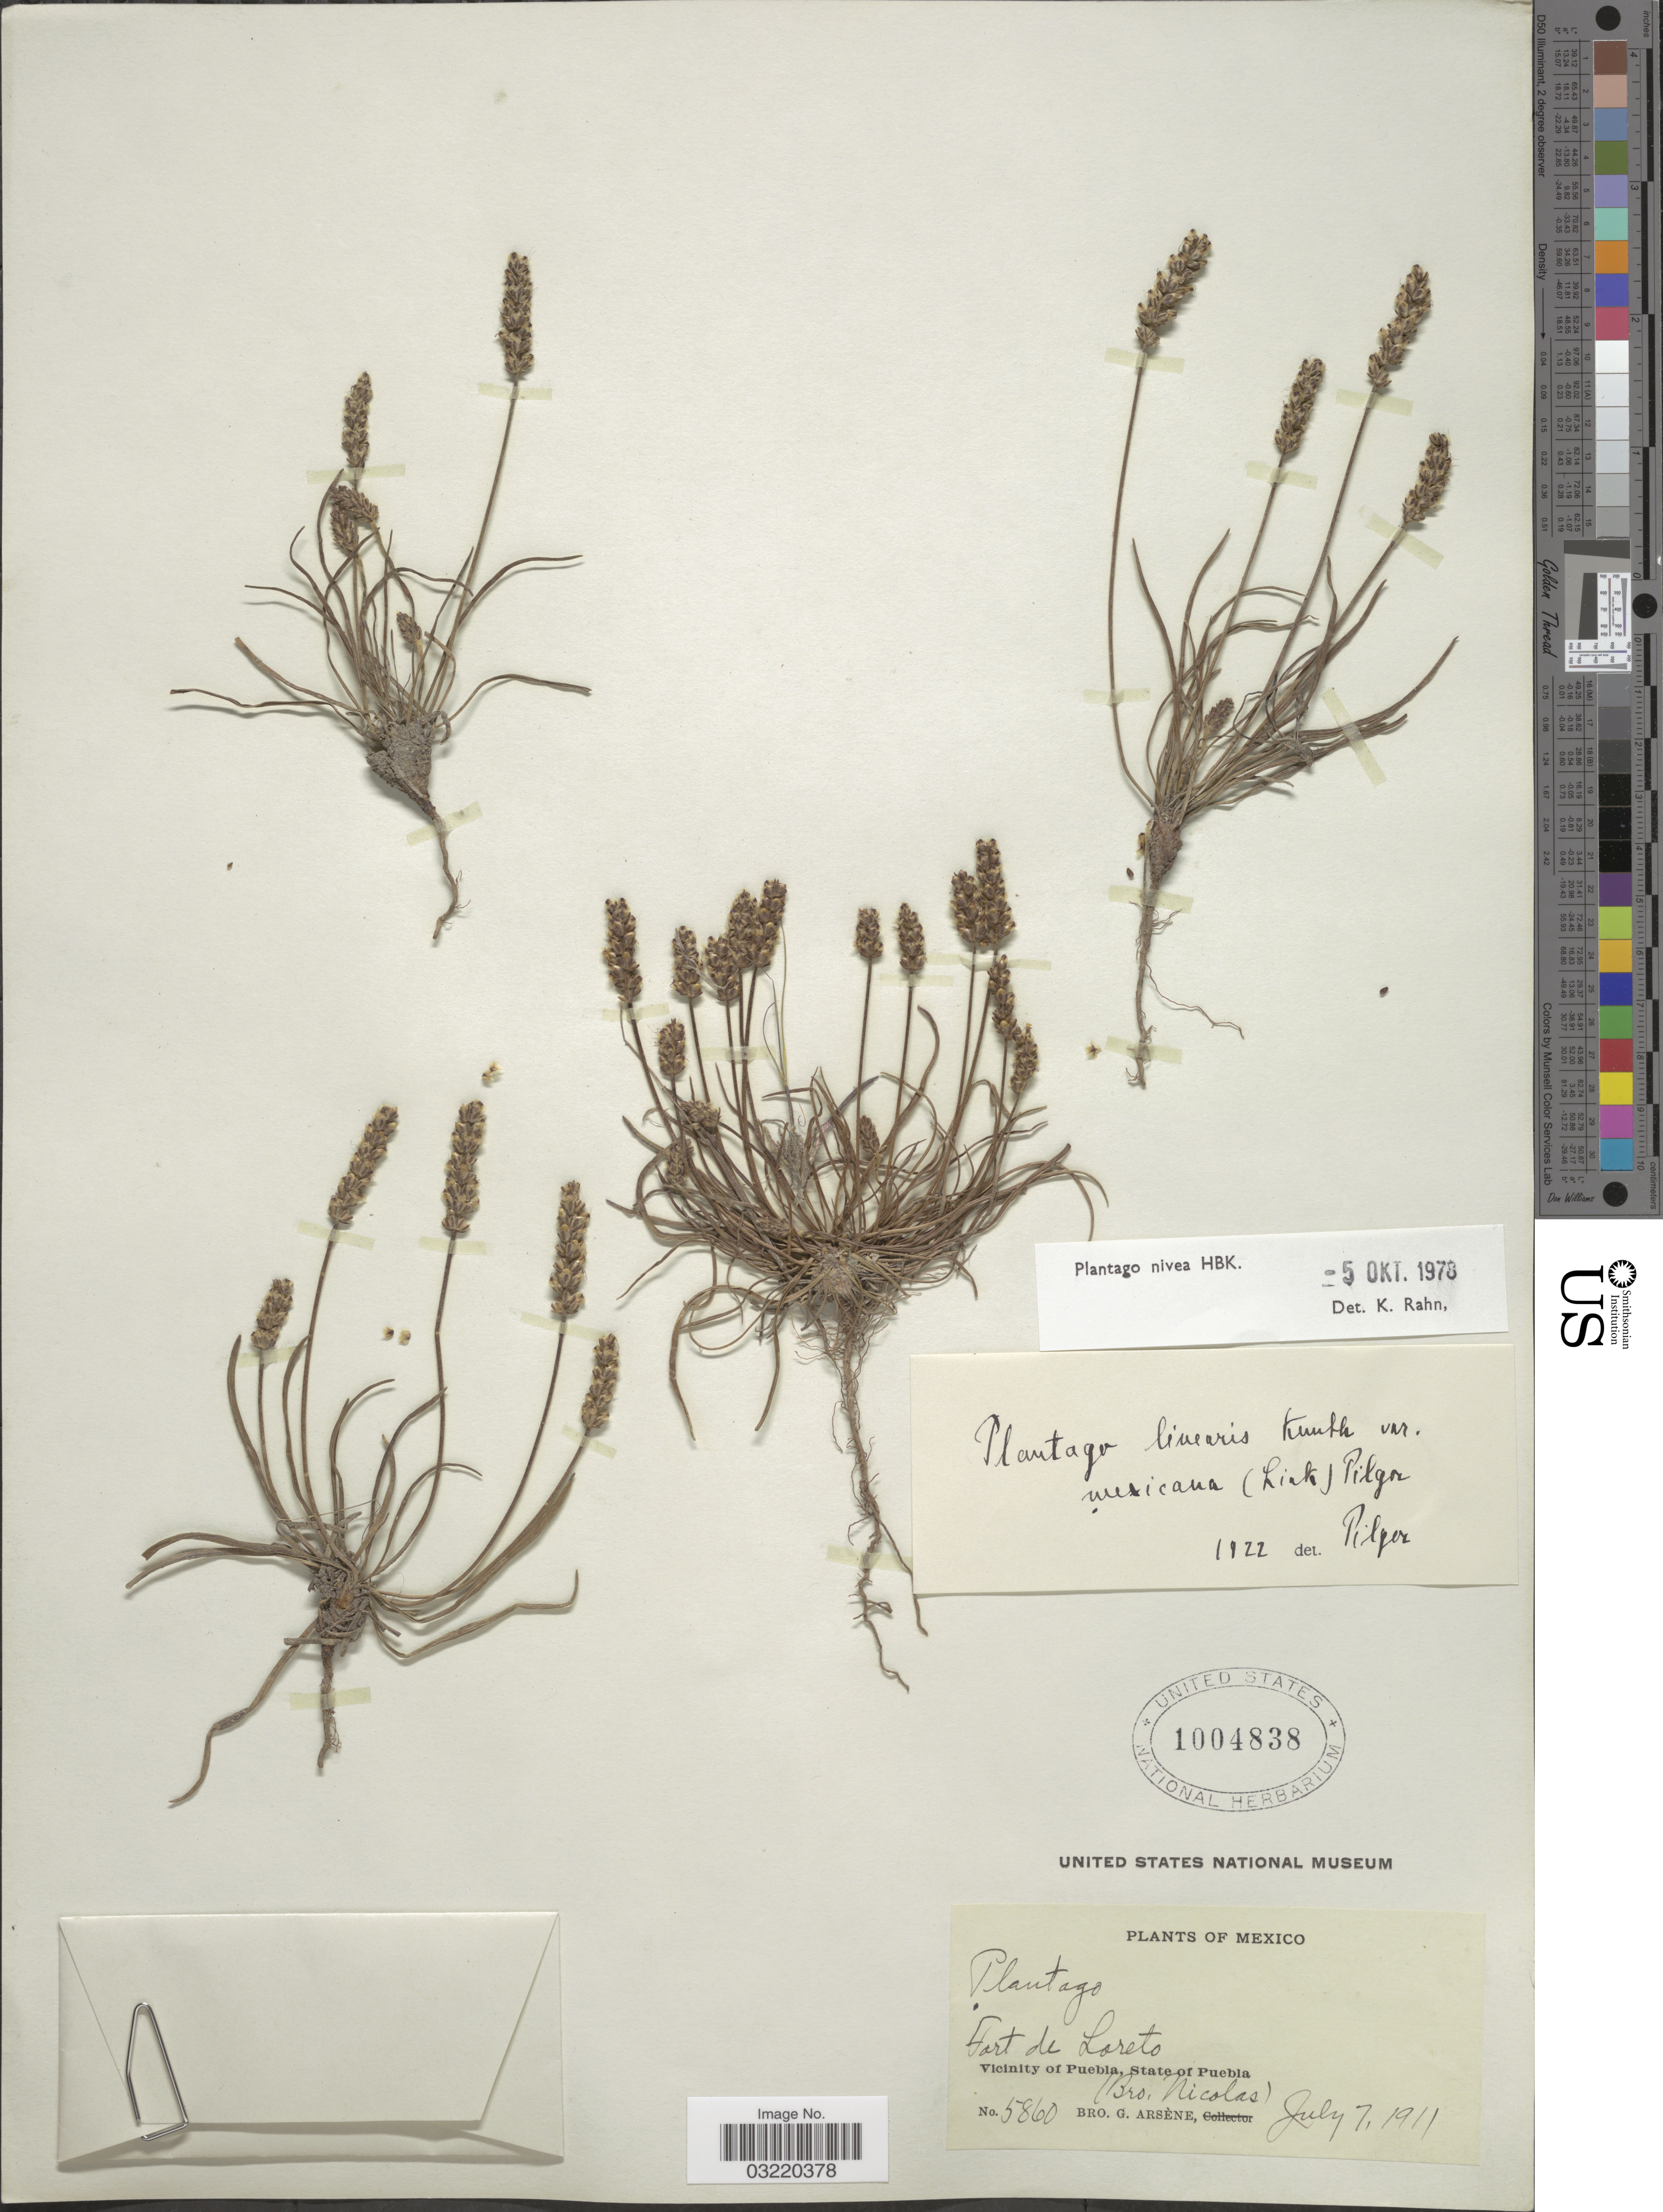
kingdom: Plantae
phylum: Tracheophyta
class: Magnoliopsida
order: Lamiales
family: Plantaginaceae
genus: Plantago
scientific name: Plantago nivea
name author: Kunth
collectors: Bro. G. Arsène & Bro. Nicolas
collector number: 5860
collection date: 1911-07-07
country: Mexico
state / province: Puebla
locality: Fort de Loreto. Vicinity of Puebla.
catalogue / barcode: US 1004838